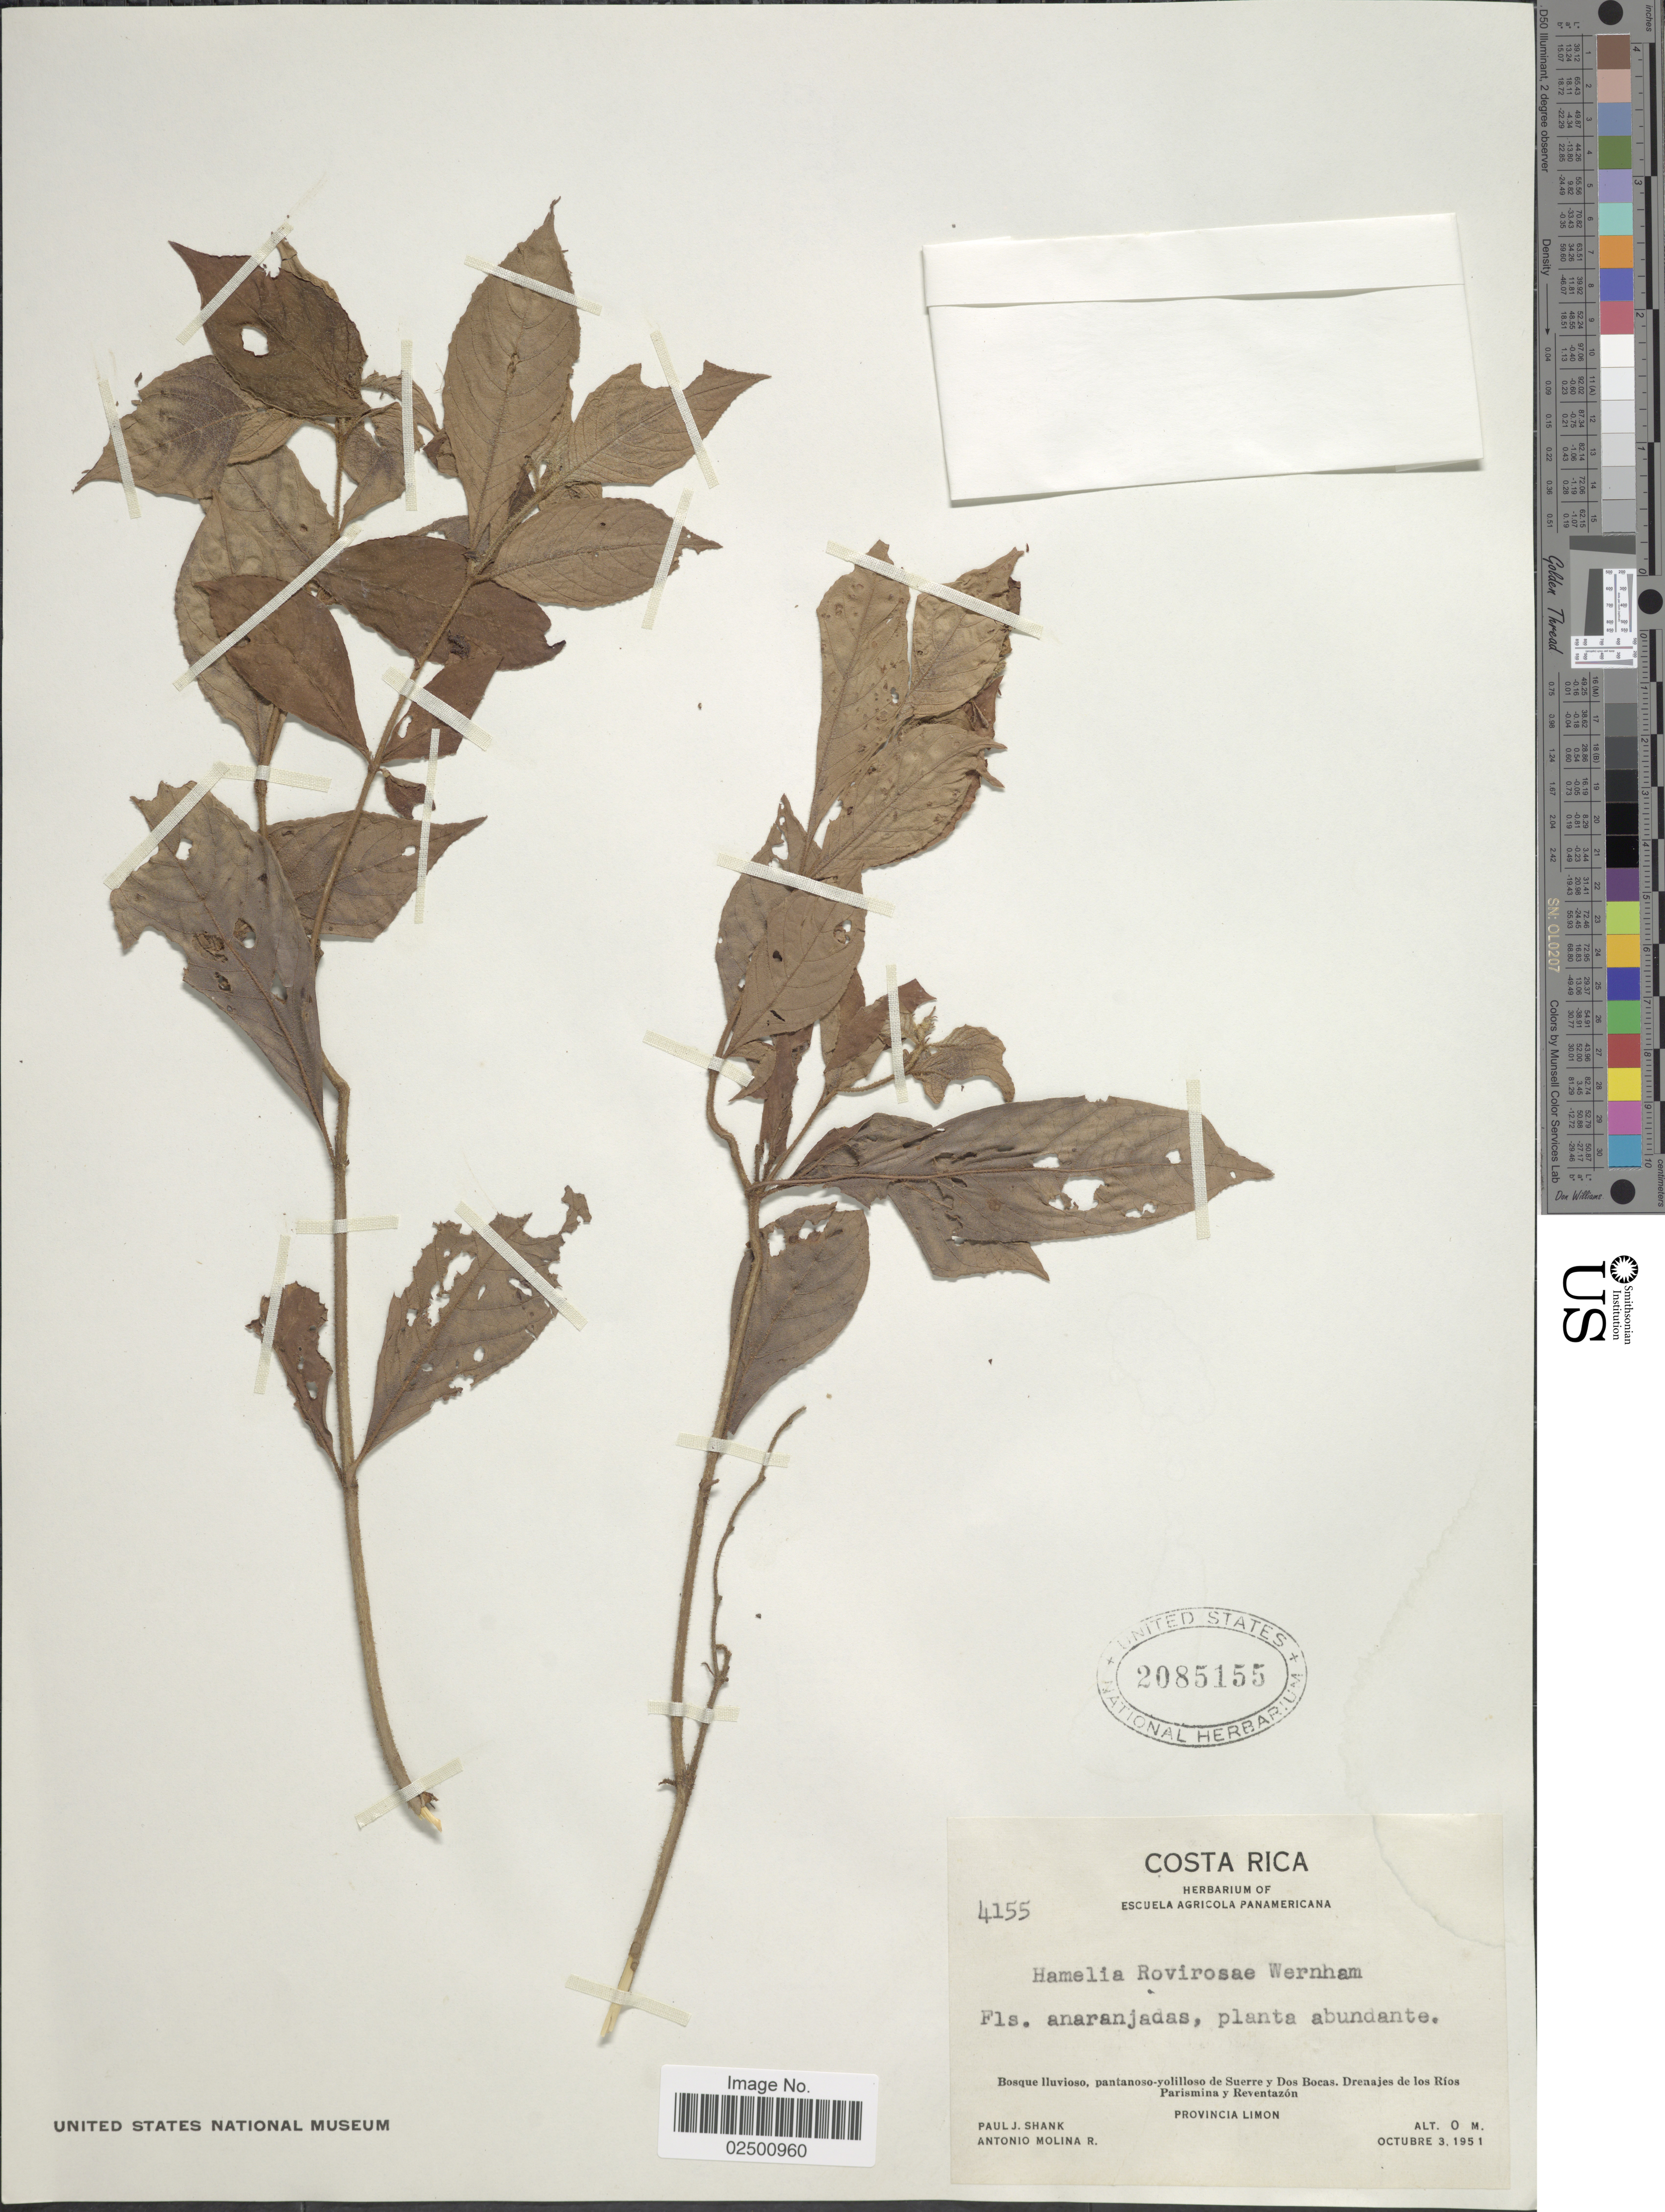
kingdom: Plantae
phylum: Tracheophyta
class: Magnoliopsida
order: Gentianales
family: Rubiaceae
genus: Hamelia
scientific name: Hamelia rovirosae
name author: Wernham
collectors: P. J. Shank & A. Molina R.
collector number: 4155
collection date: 1951-10-03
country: Costa Rica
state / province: Limón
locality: Bosque lluvioso, pantanoso-yolilloso de Suerre y Dos Bocas. Drenajas de los Rios Parismina y Reventazon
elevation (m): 0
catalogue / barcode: US 2085155